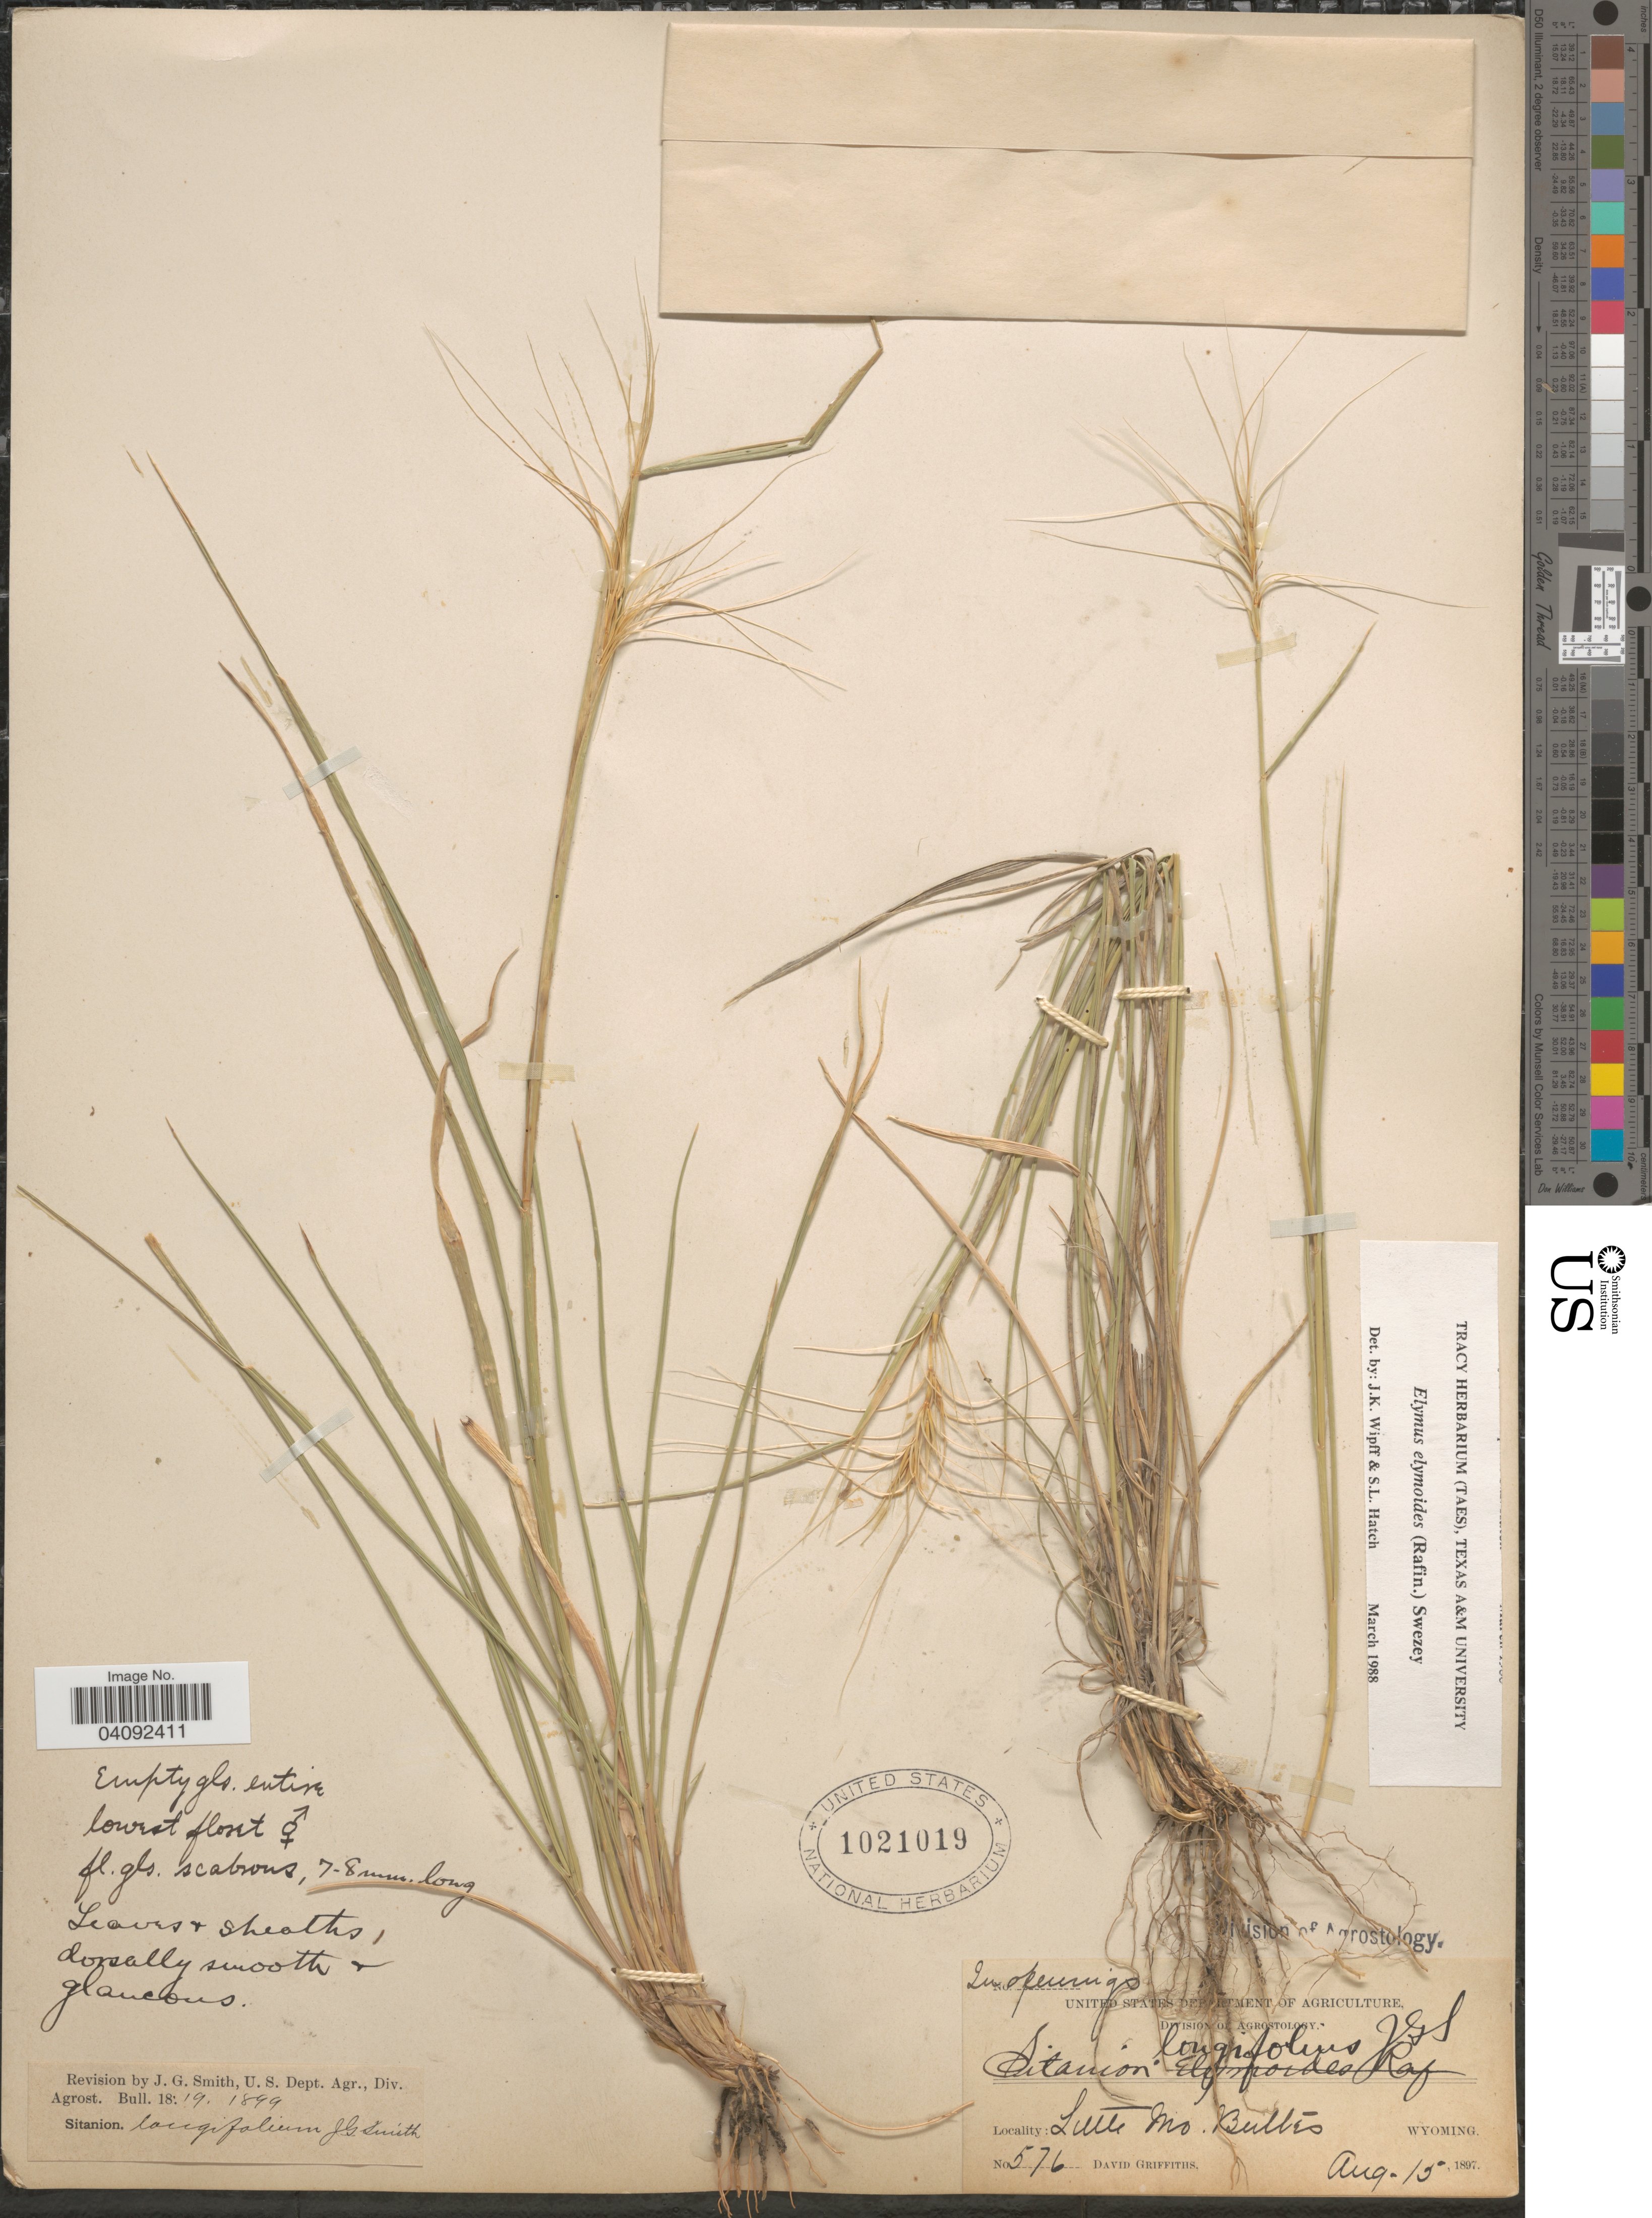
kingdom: Plantae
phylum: Tracheophyta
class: Liliopsida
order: Poales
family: Poaceae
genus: Elymus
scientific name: Elymus elymoides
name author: (Raf.) Swezey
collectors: D. Griffiths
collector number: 576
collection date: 1897-08-15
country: United States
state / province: Wyoming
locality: In openings. Little Mo. Buttes.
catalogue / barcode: US 1021019